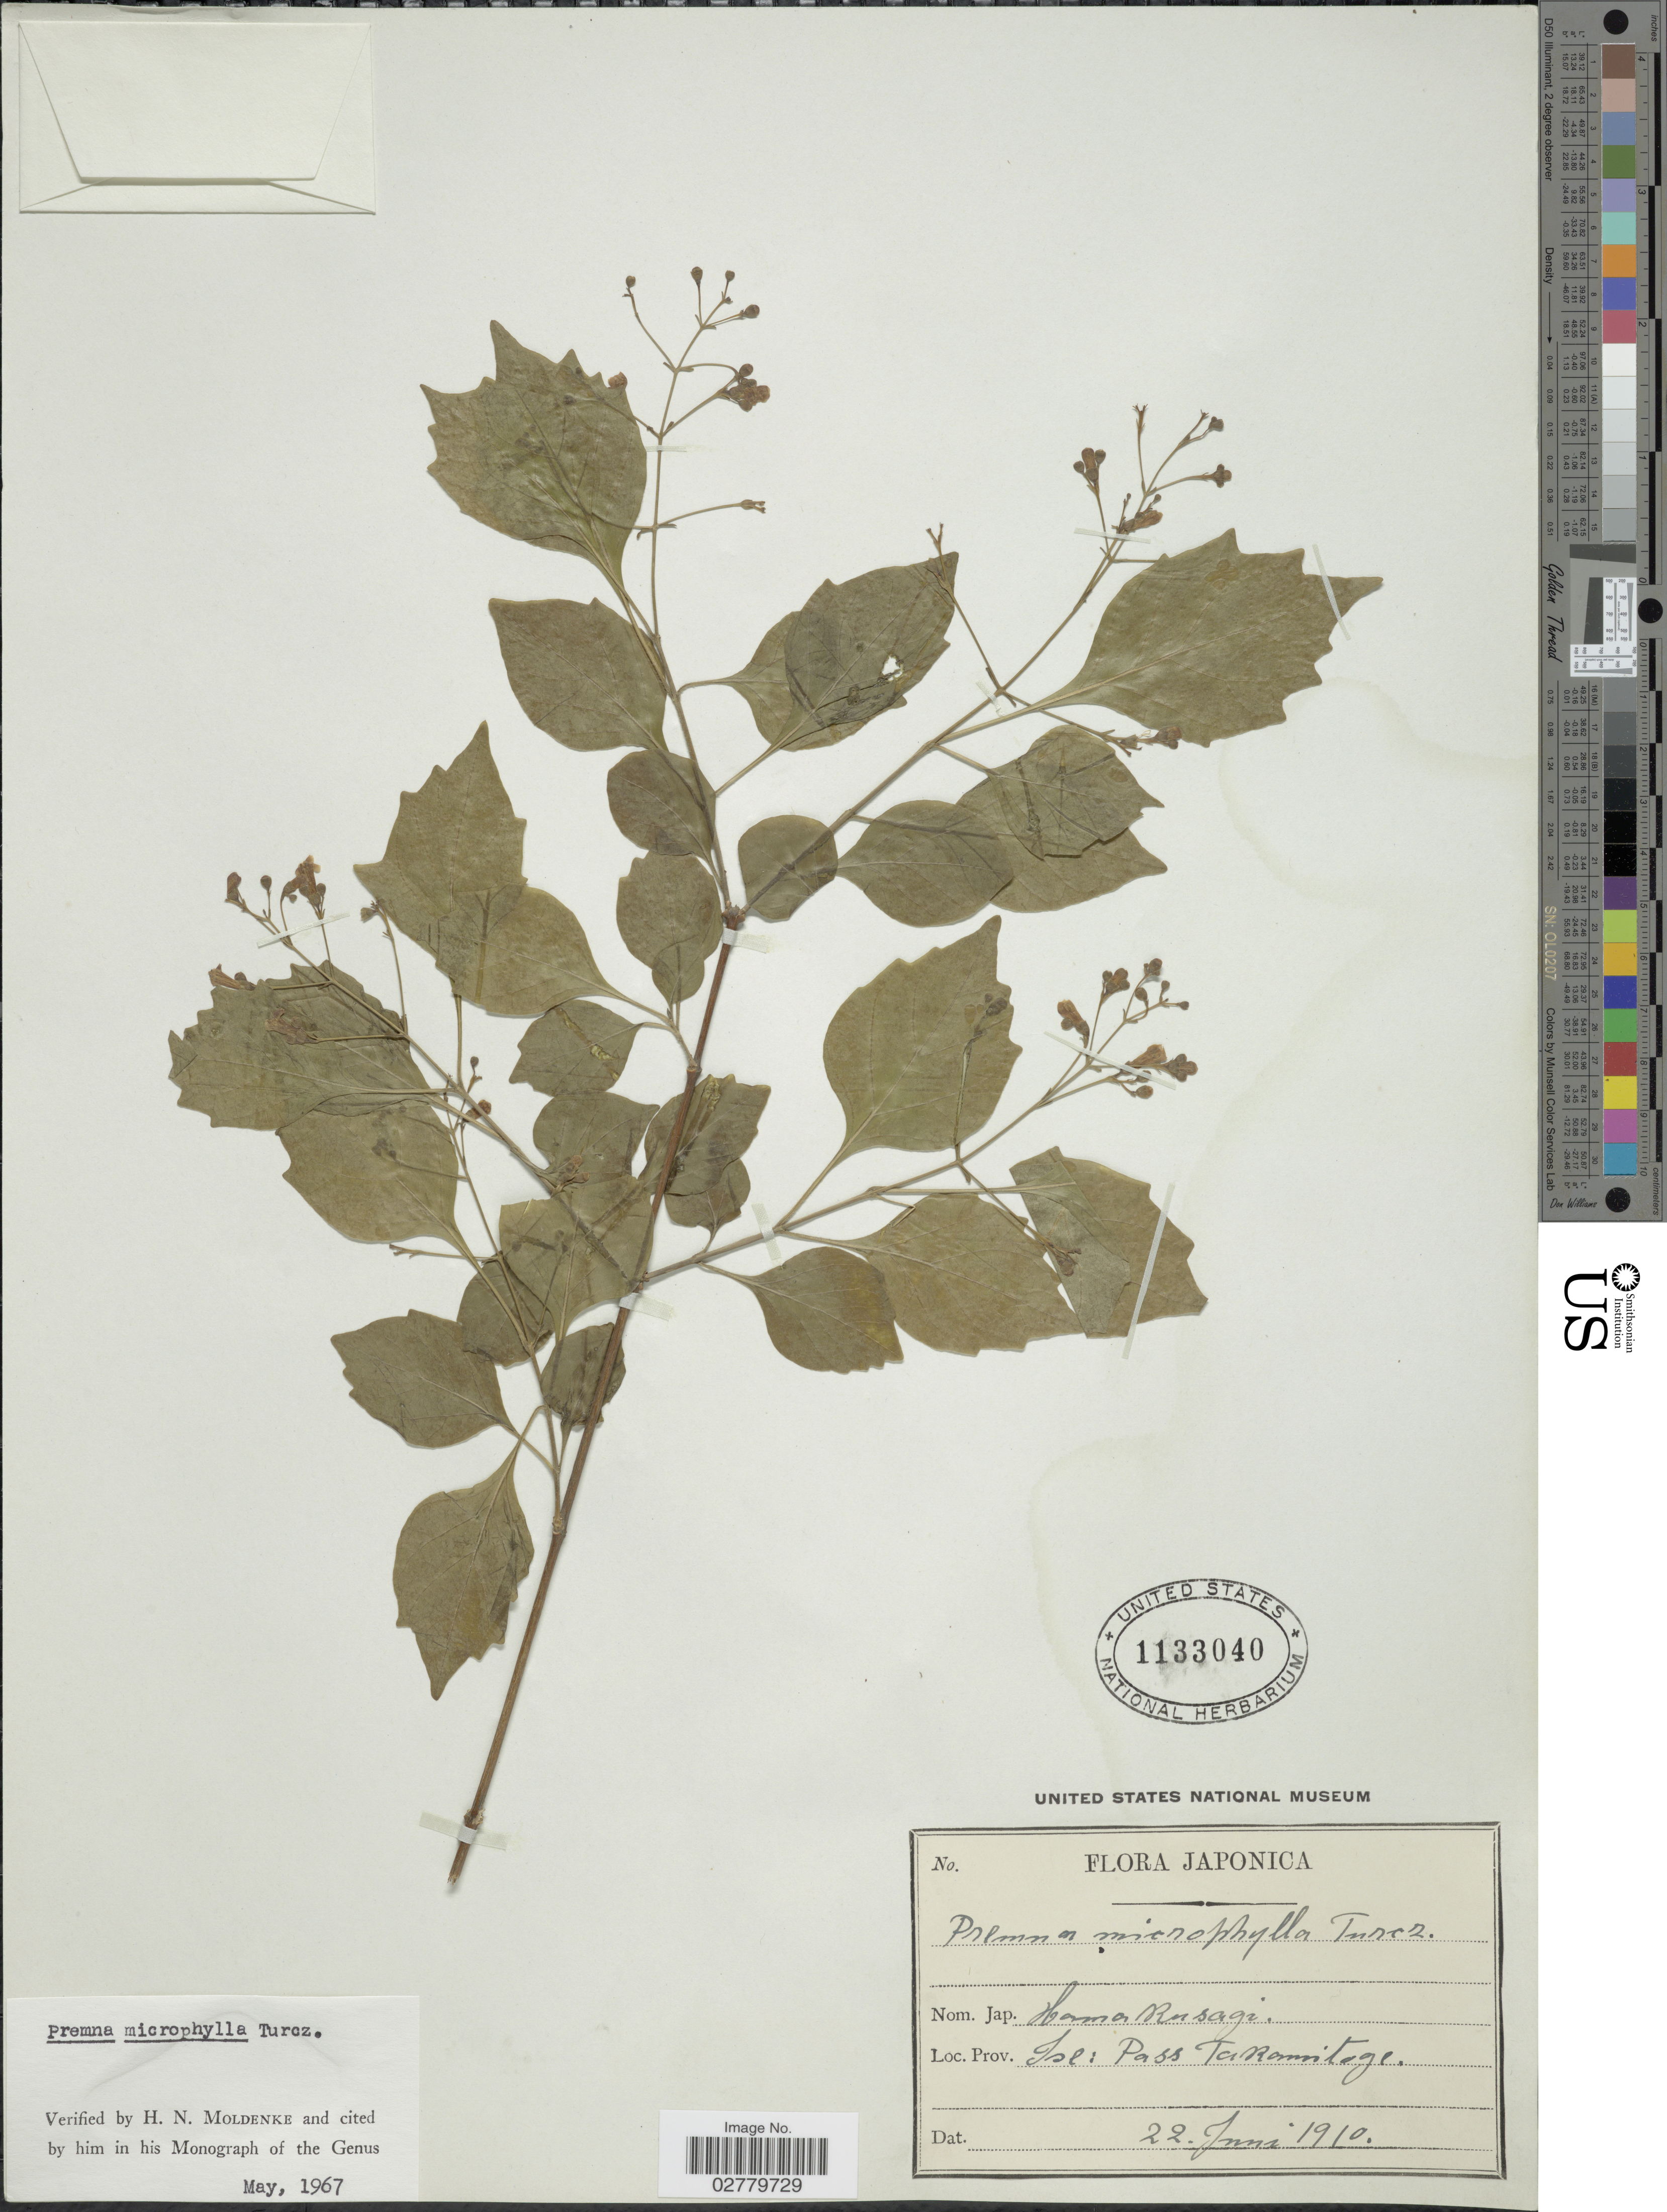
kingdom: Plantae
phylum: Tracheophyta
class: Magnoliopsida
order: Lamiales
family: Lamiaceae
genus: Premna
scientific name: Premna microphylla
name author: Turcz.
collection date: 1910-06-22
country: Japan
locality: Ise: Pass Takamitoge.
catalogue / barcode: US 1133040